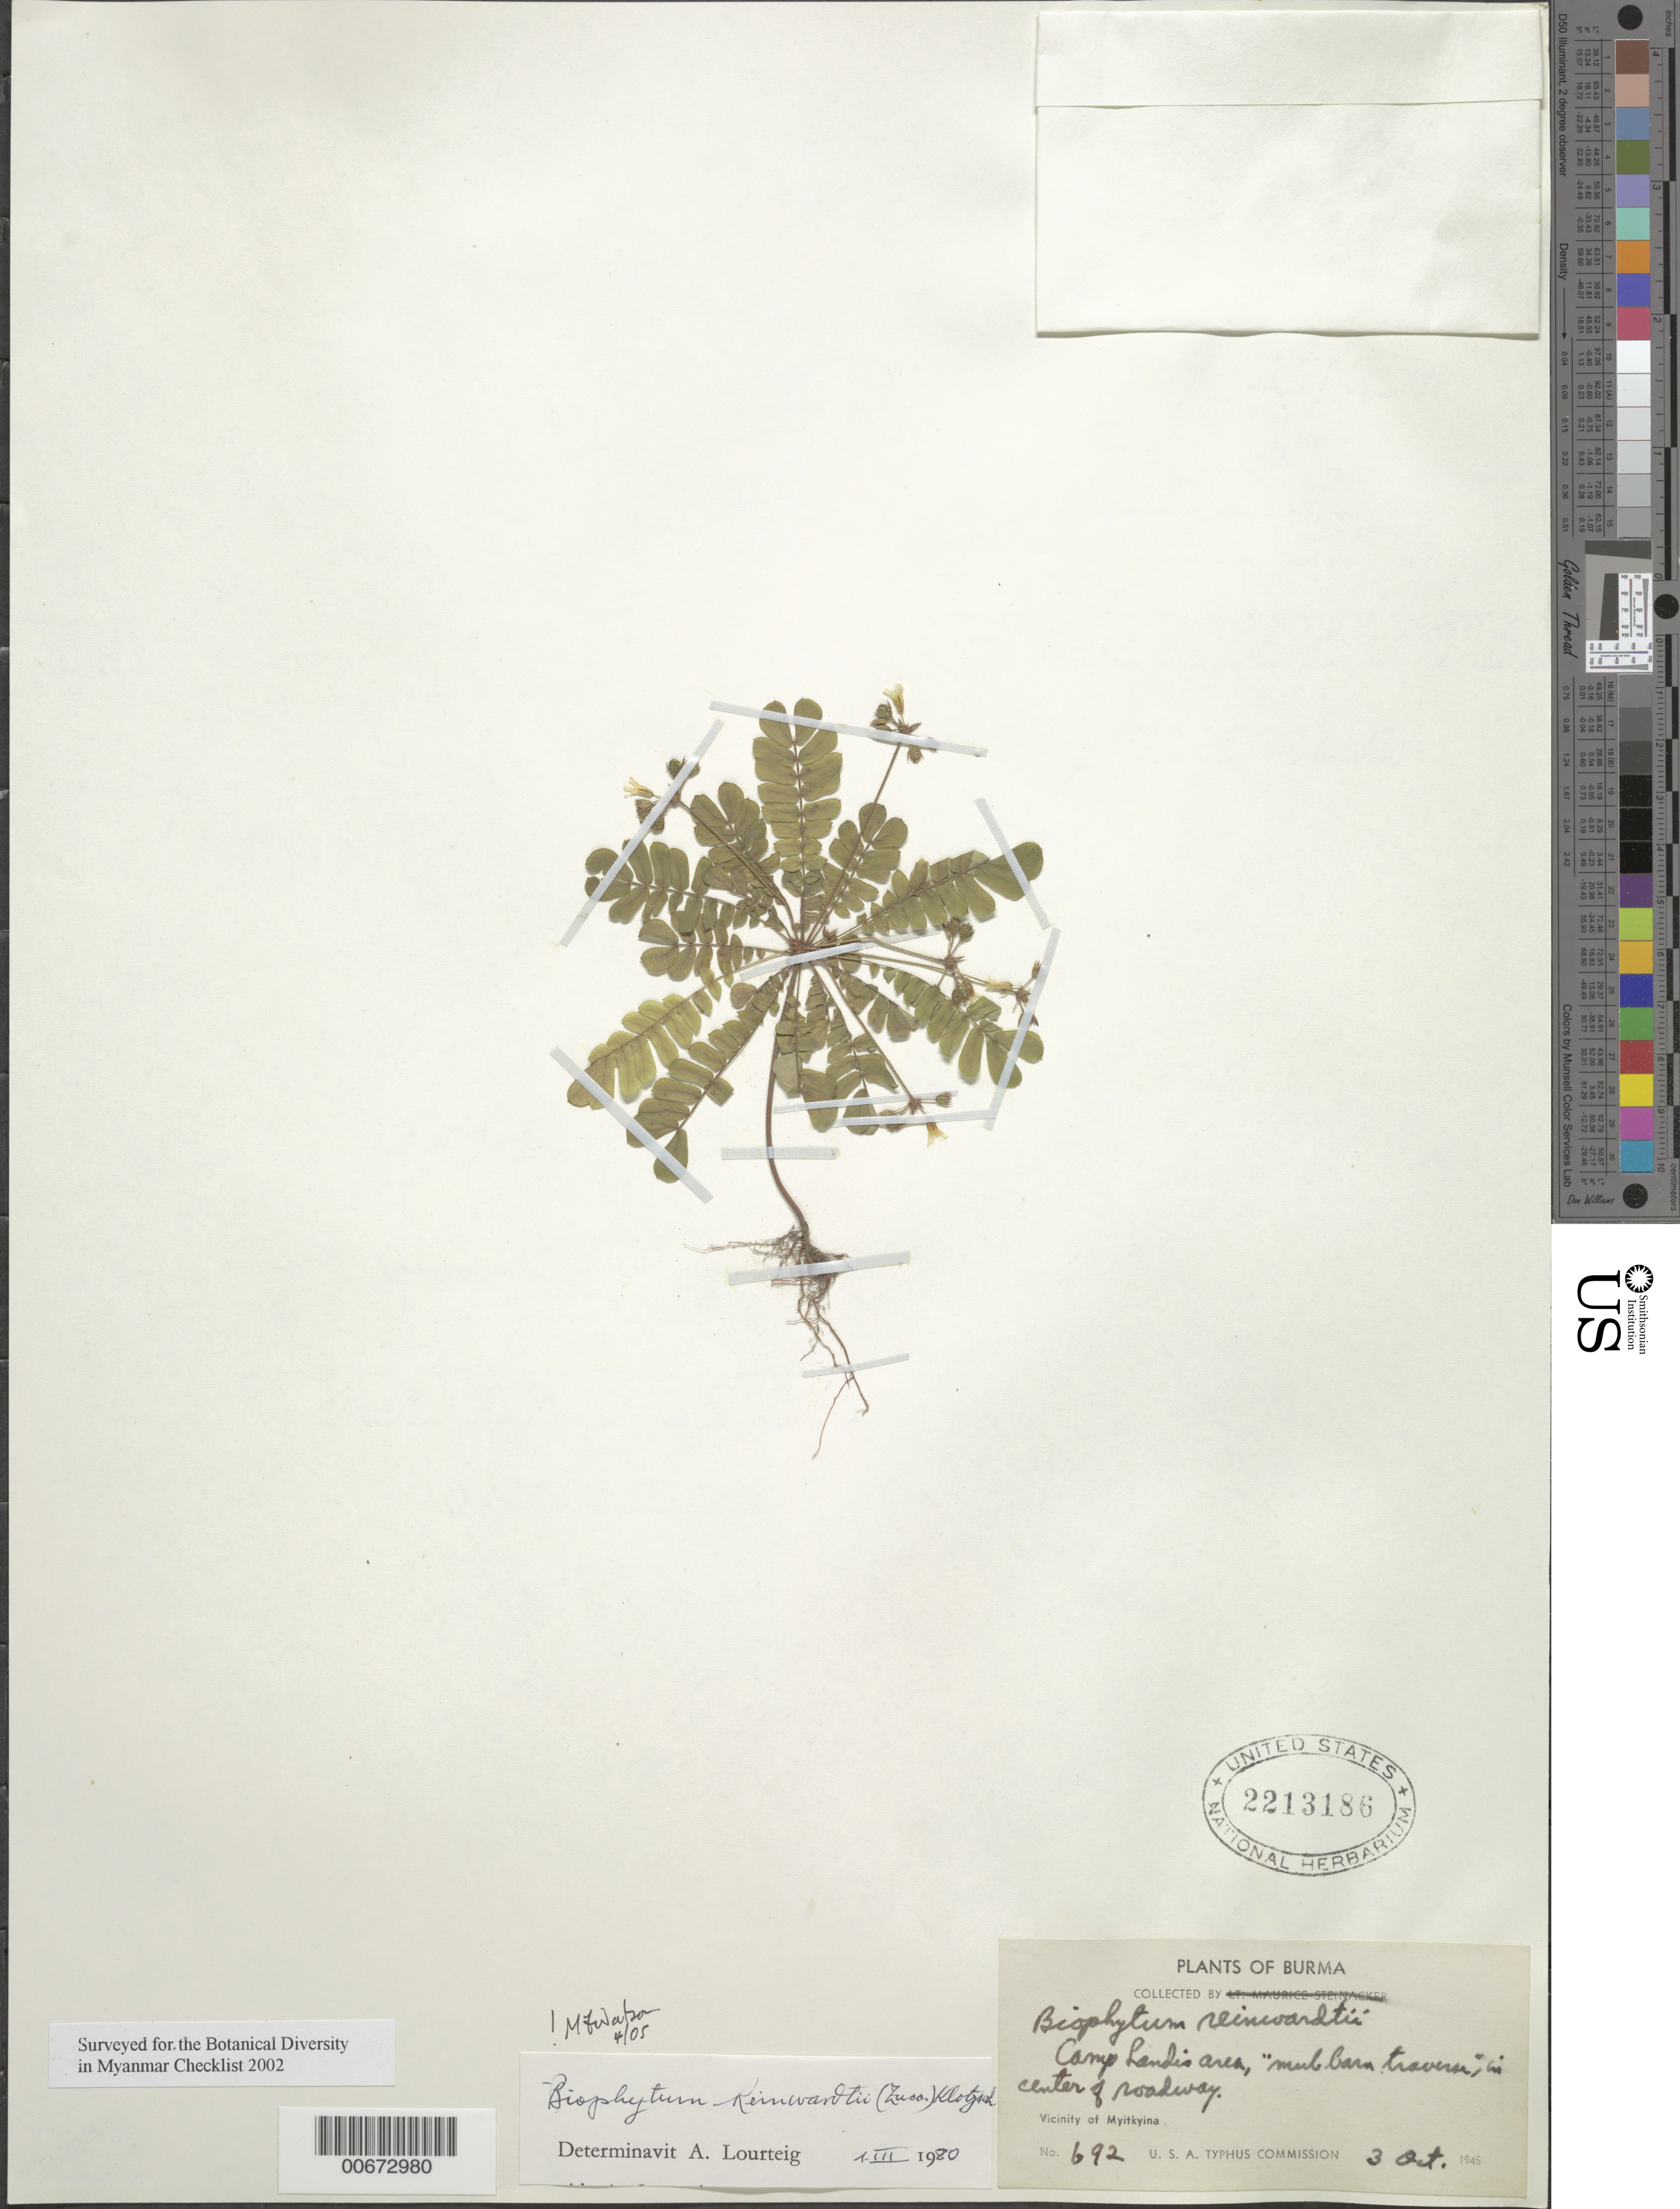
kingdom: Plantae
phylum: Tracheophyta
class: Magnoliopsida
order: Oxalidales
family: Oxalidaceae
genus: Biophytum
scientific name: Biophytum reinwardtii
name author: (Zucc.) Klotzsch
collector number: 692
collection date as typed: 03 Oct 1945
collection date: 1945-10-03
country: Myanmar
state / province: Ayeyarwady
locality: Camp Landis area, Mule Barn Traverse.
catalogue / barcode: US 2213186